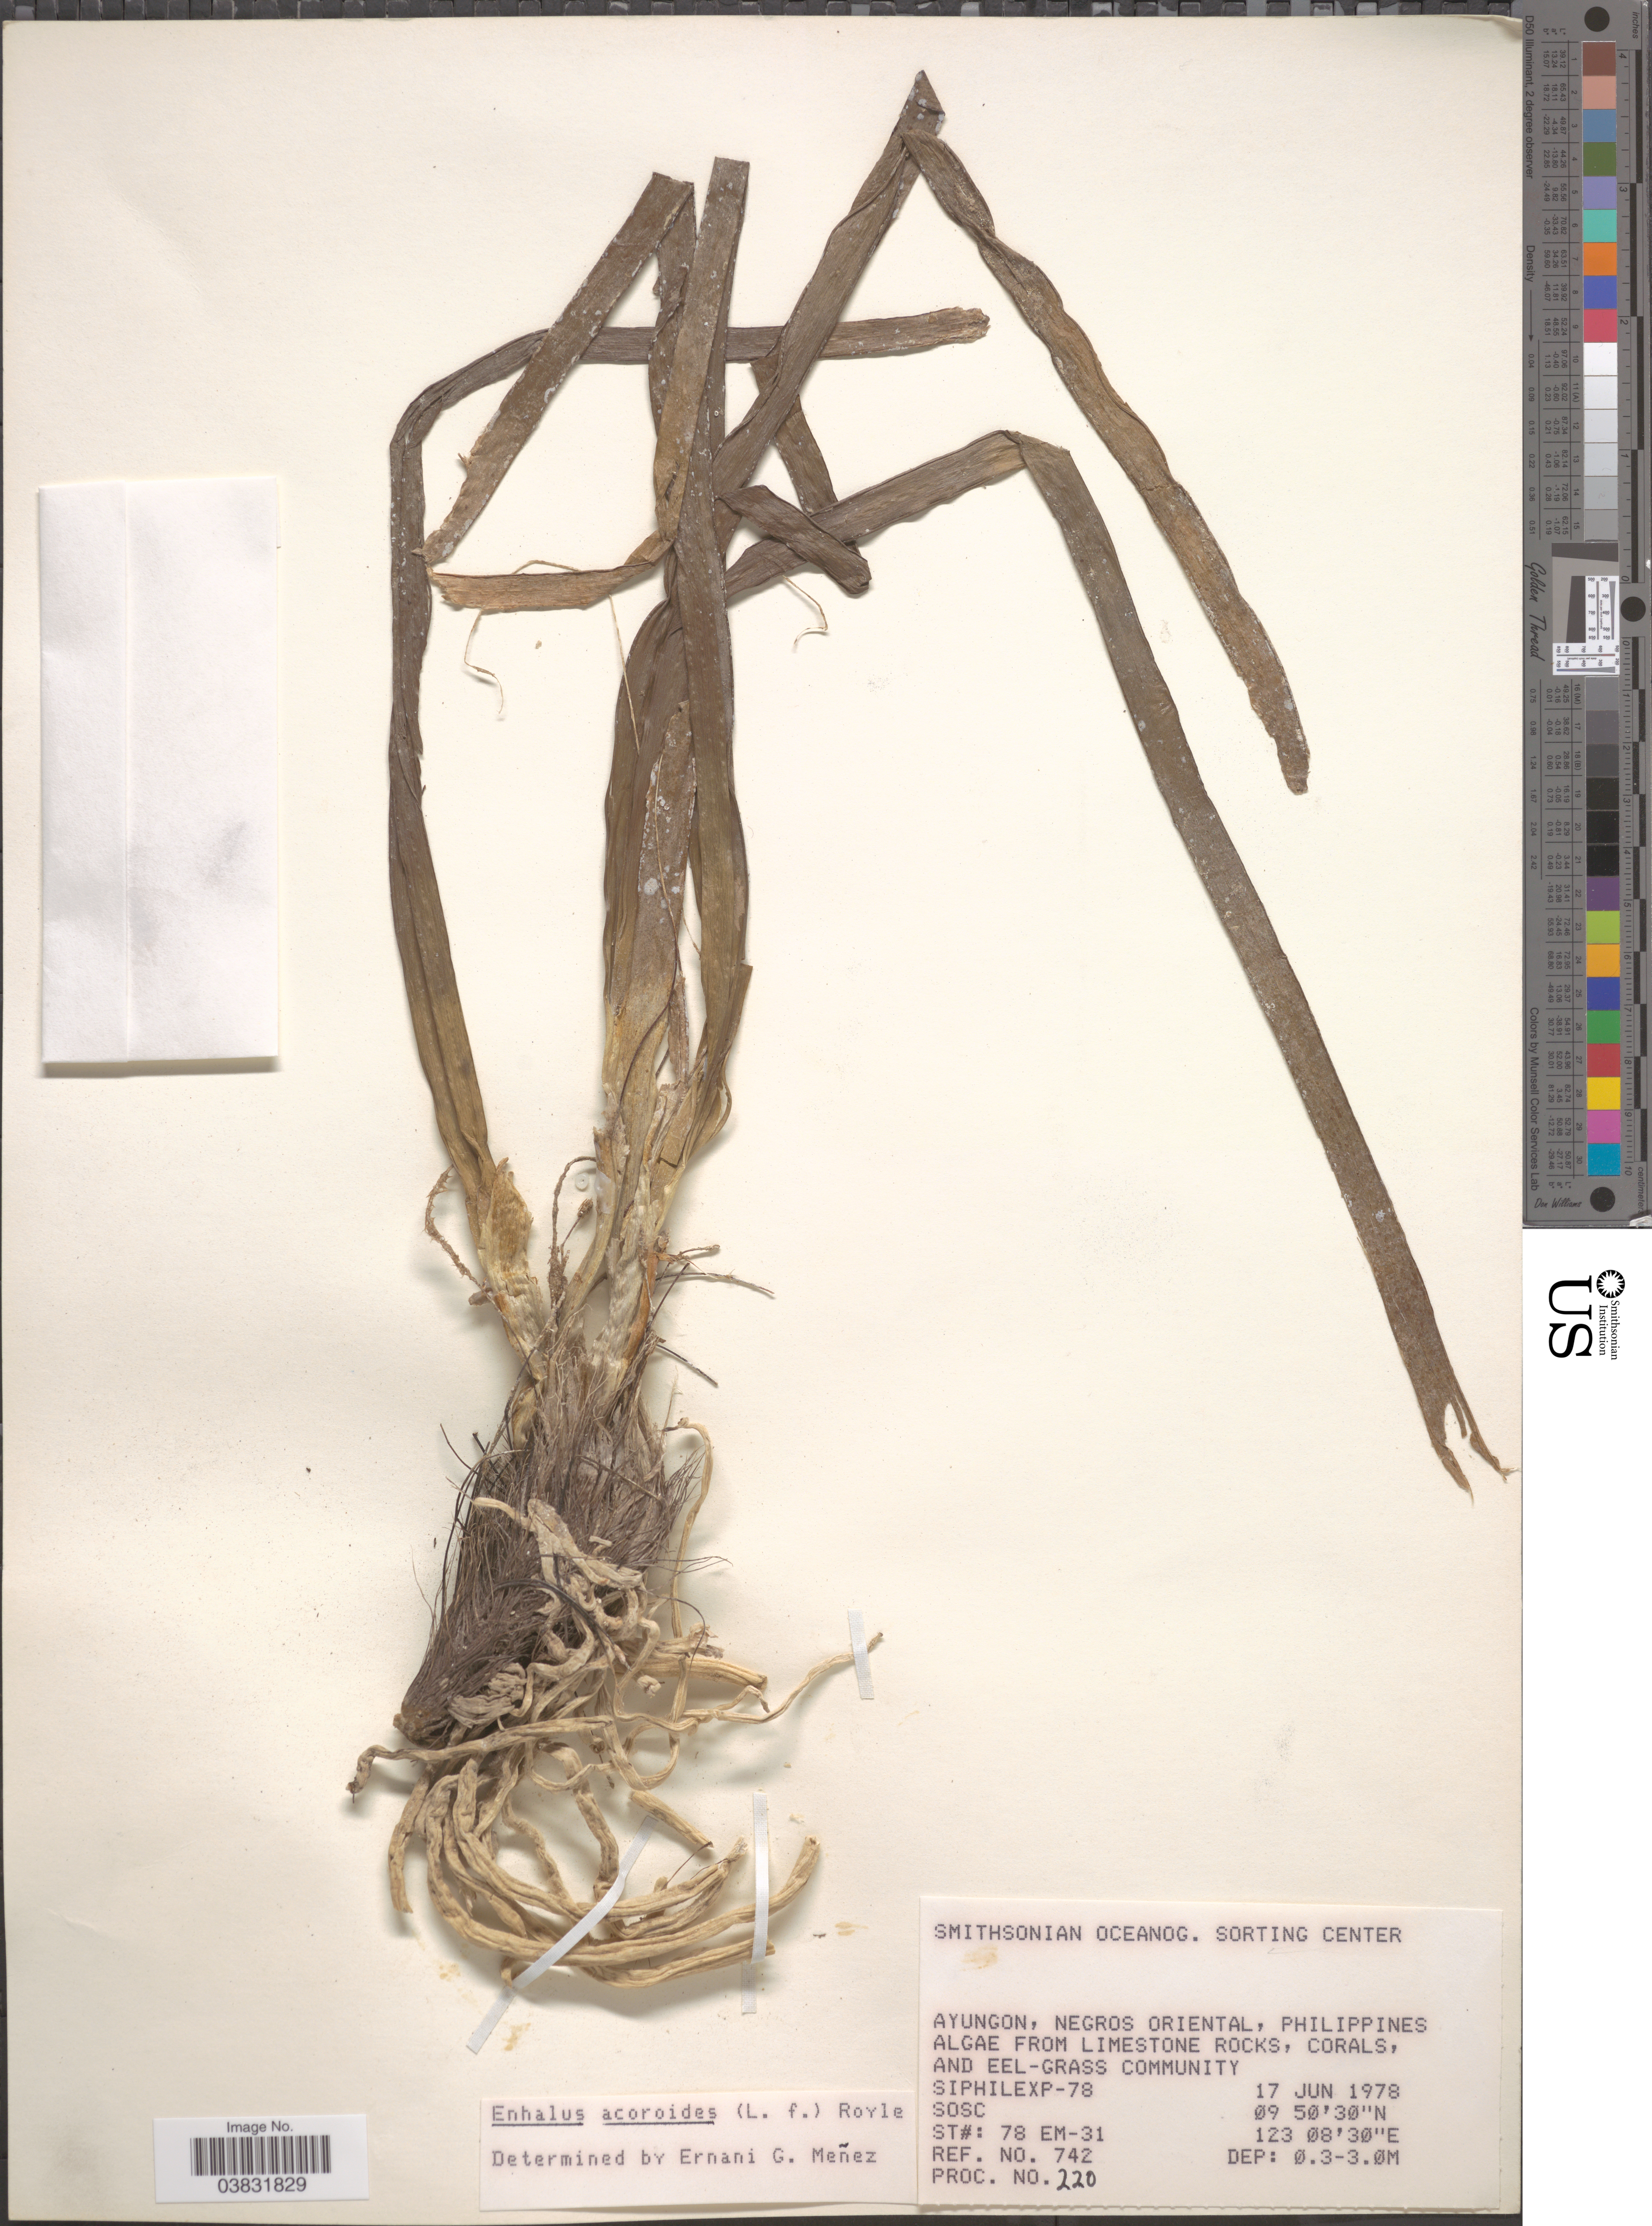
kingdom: Plantae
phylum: Tracheophyta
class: Liliopsida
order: Alismatales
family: Hydrocharitaceae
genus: Enhalus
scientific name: Enhalus acoroides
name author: (L. f.) Royle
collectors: SOSC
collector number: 742?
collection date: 1978-06-17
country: Philippines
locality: Ayungon, Negros Oriental.